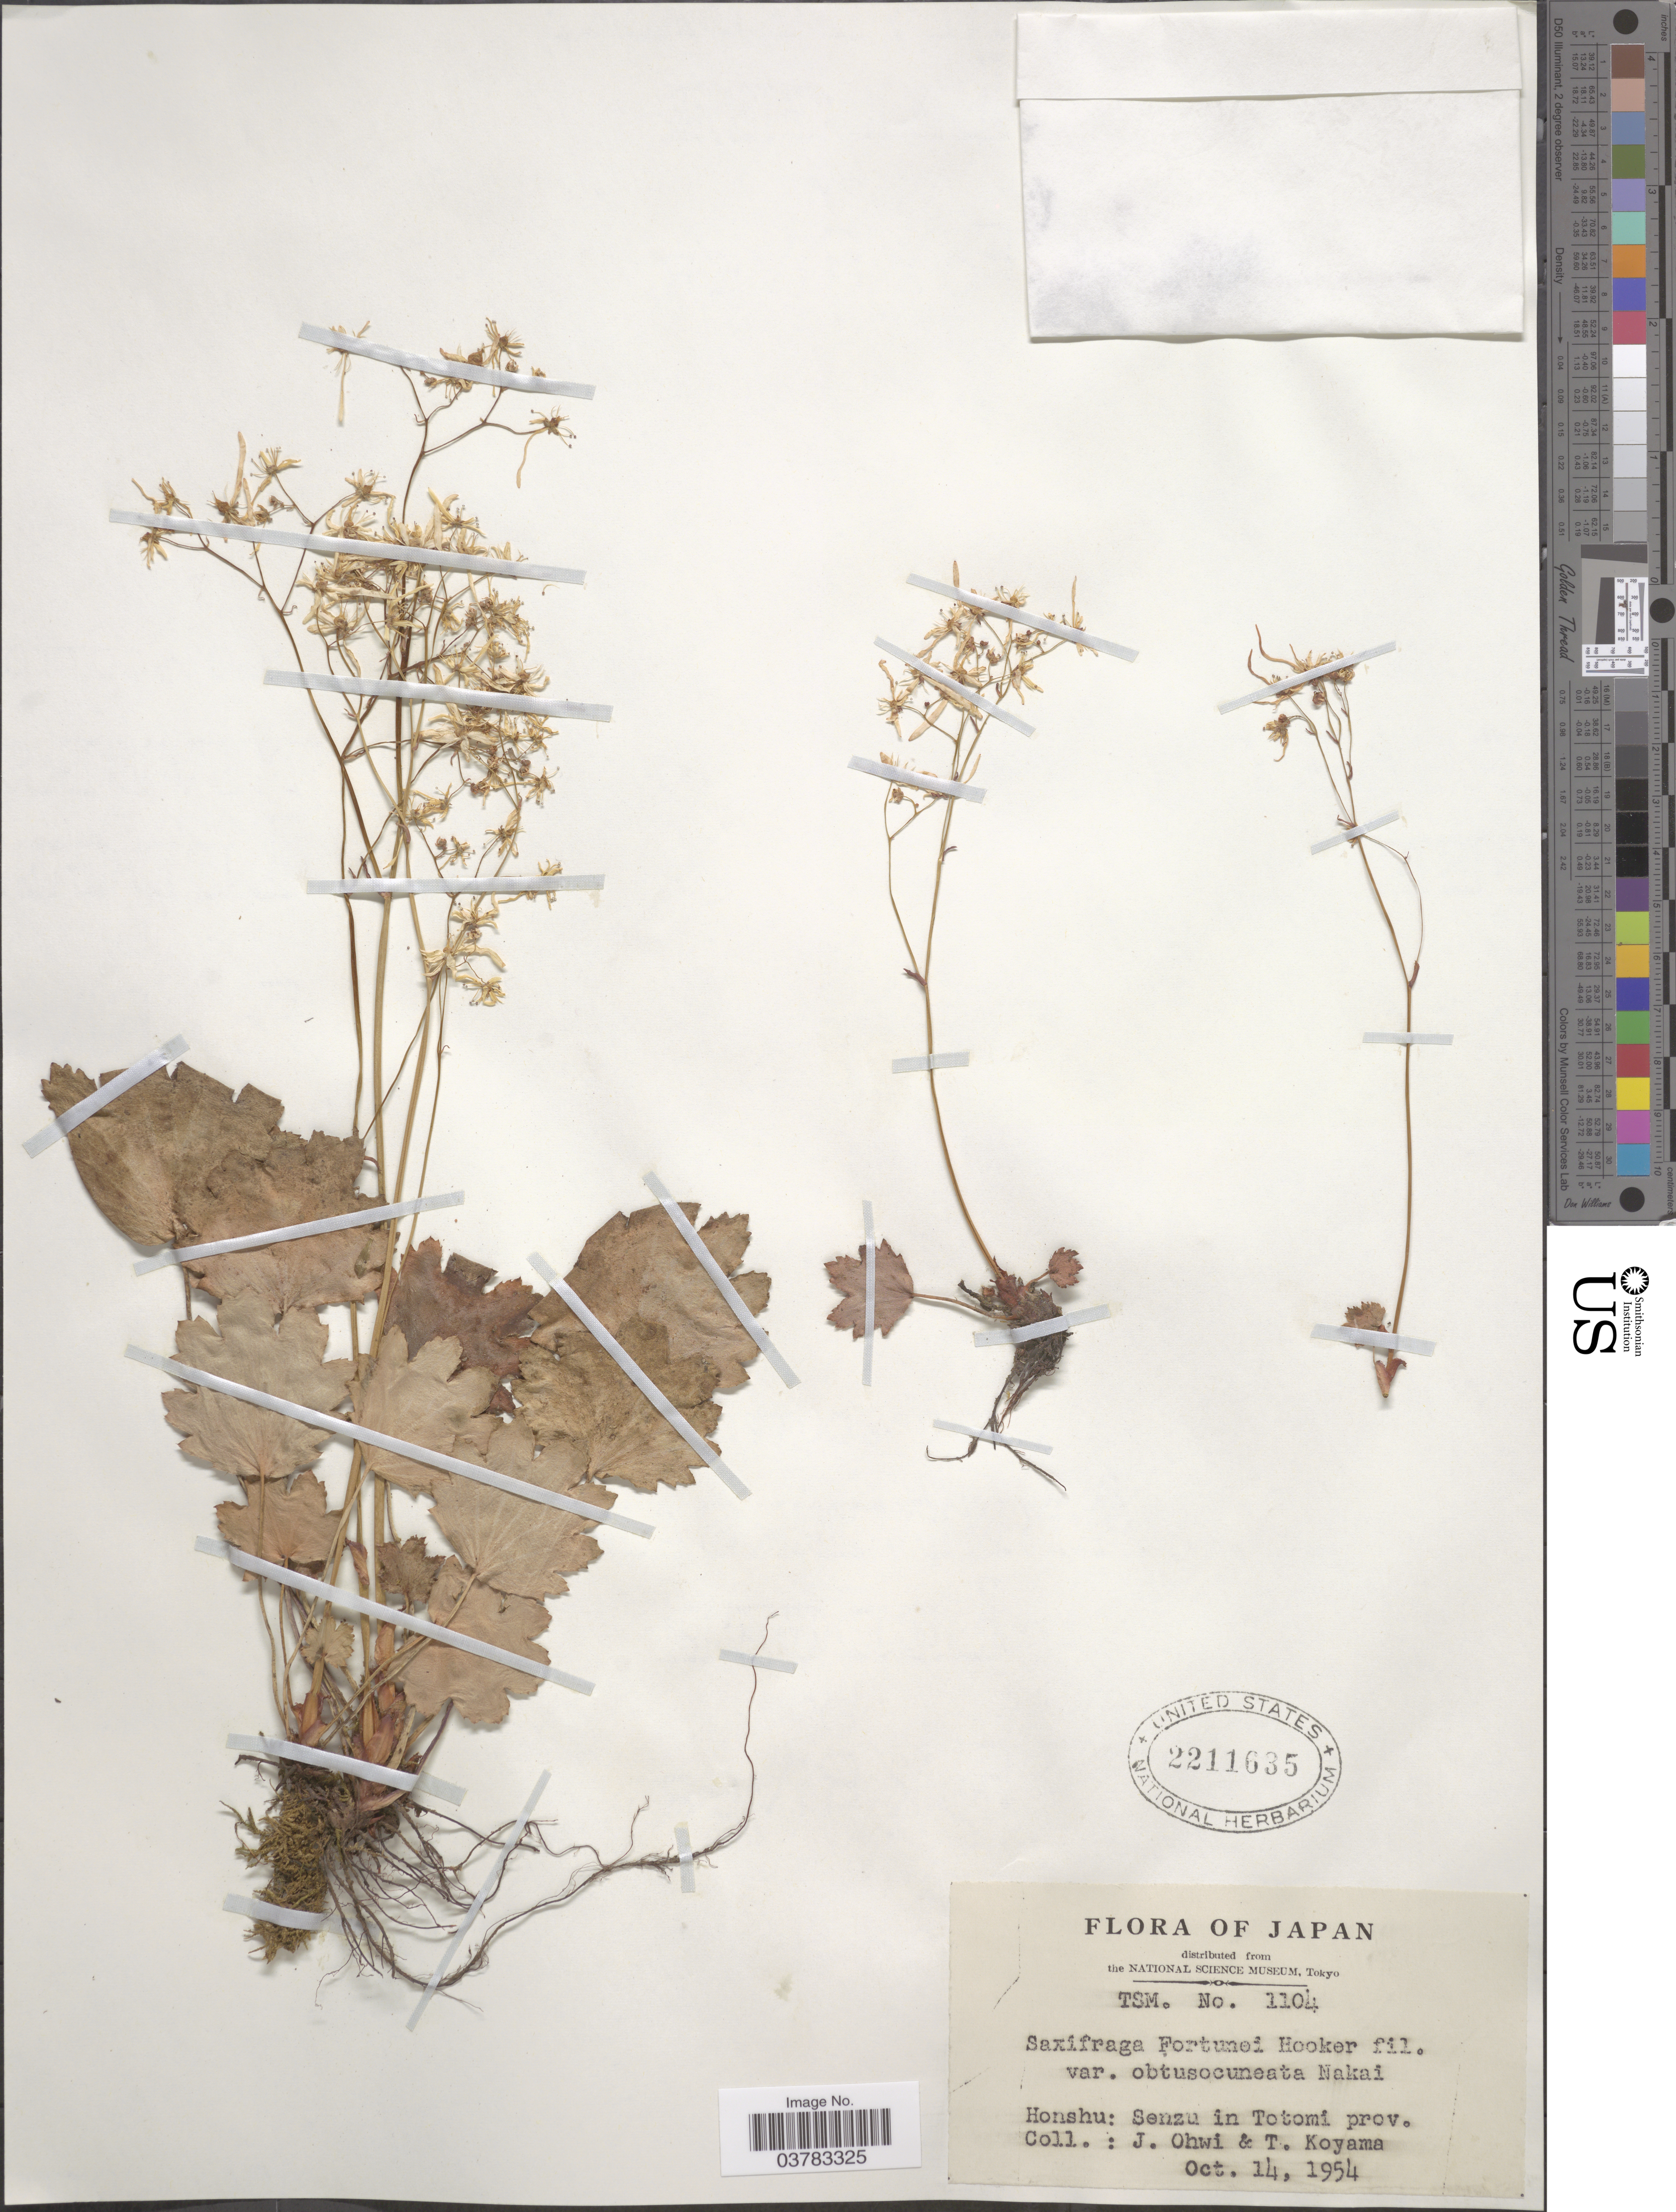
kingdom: Plantae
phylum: Tracheophyta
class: Magnoliopsida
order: Saxifragales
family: Saxifragaceae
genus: Saxifraga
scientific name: Saxifraga fortunei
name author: Hook.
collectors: J. Ohwi & T. Koyama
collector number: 1104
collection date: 1954-10-14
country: Japan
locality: Honshu: Senzu in Totomi prov.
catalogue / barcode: US 2211635